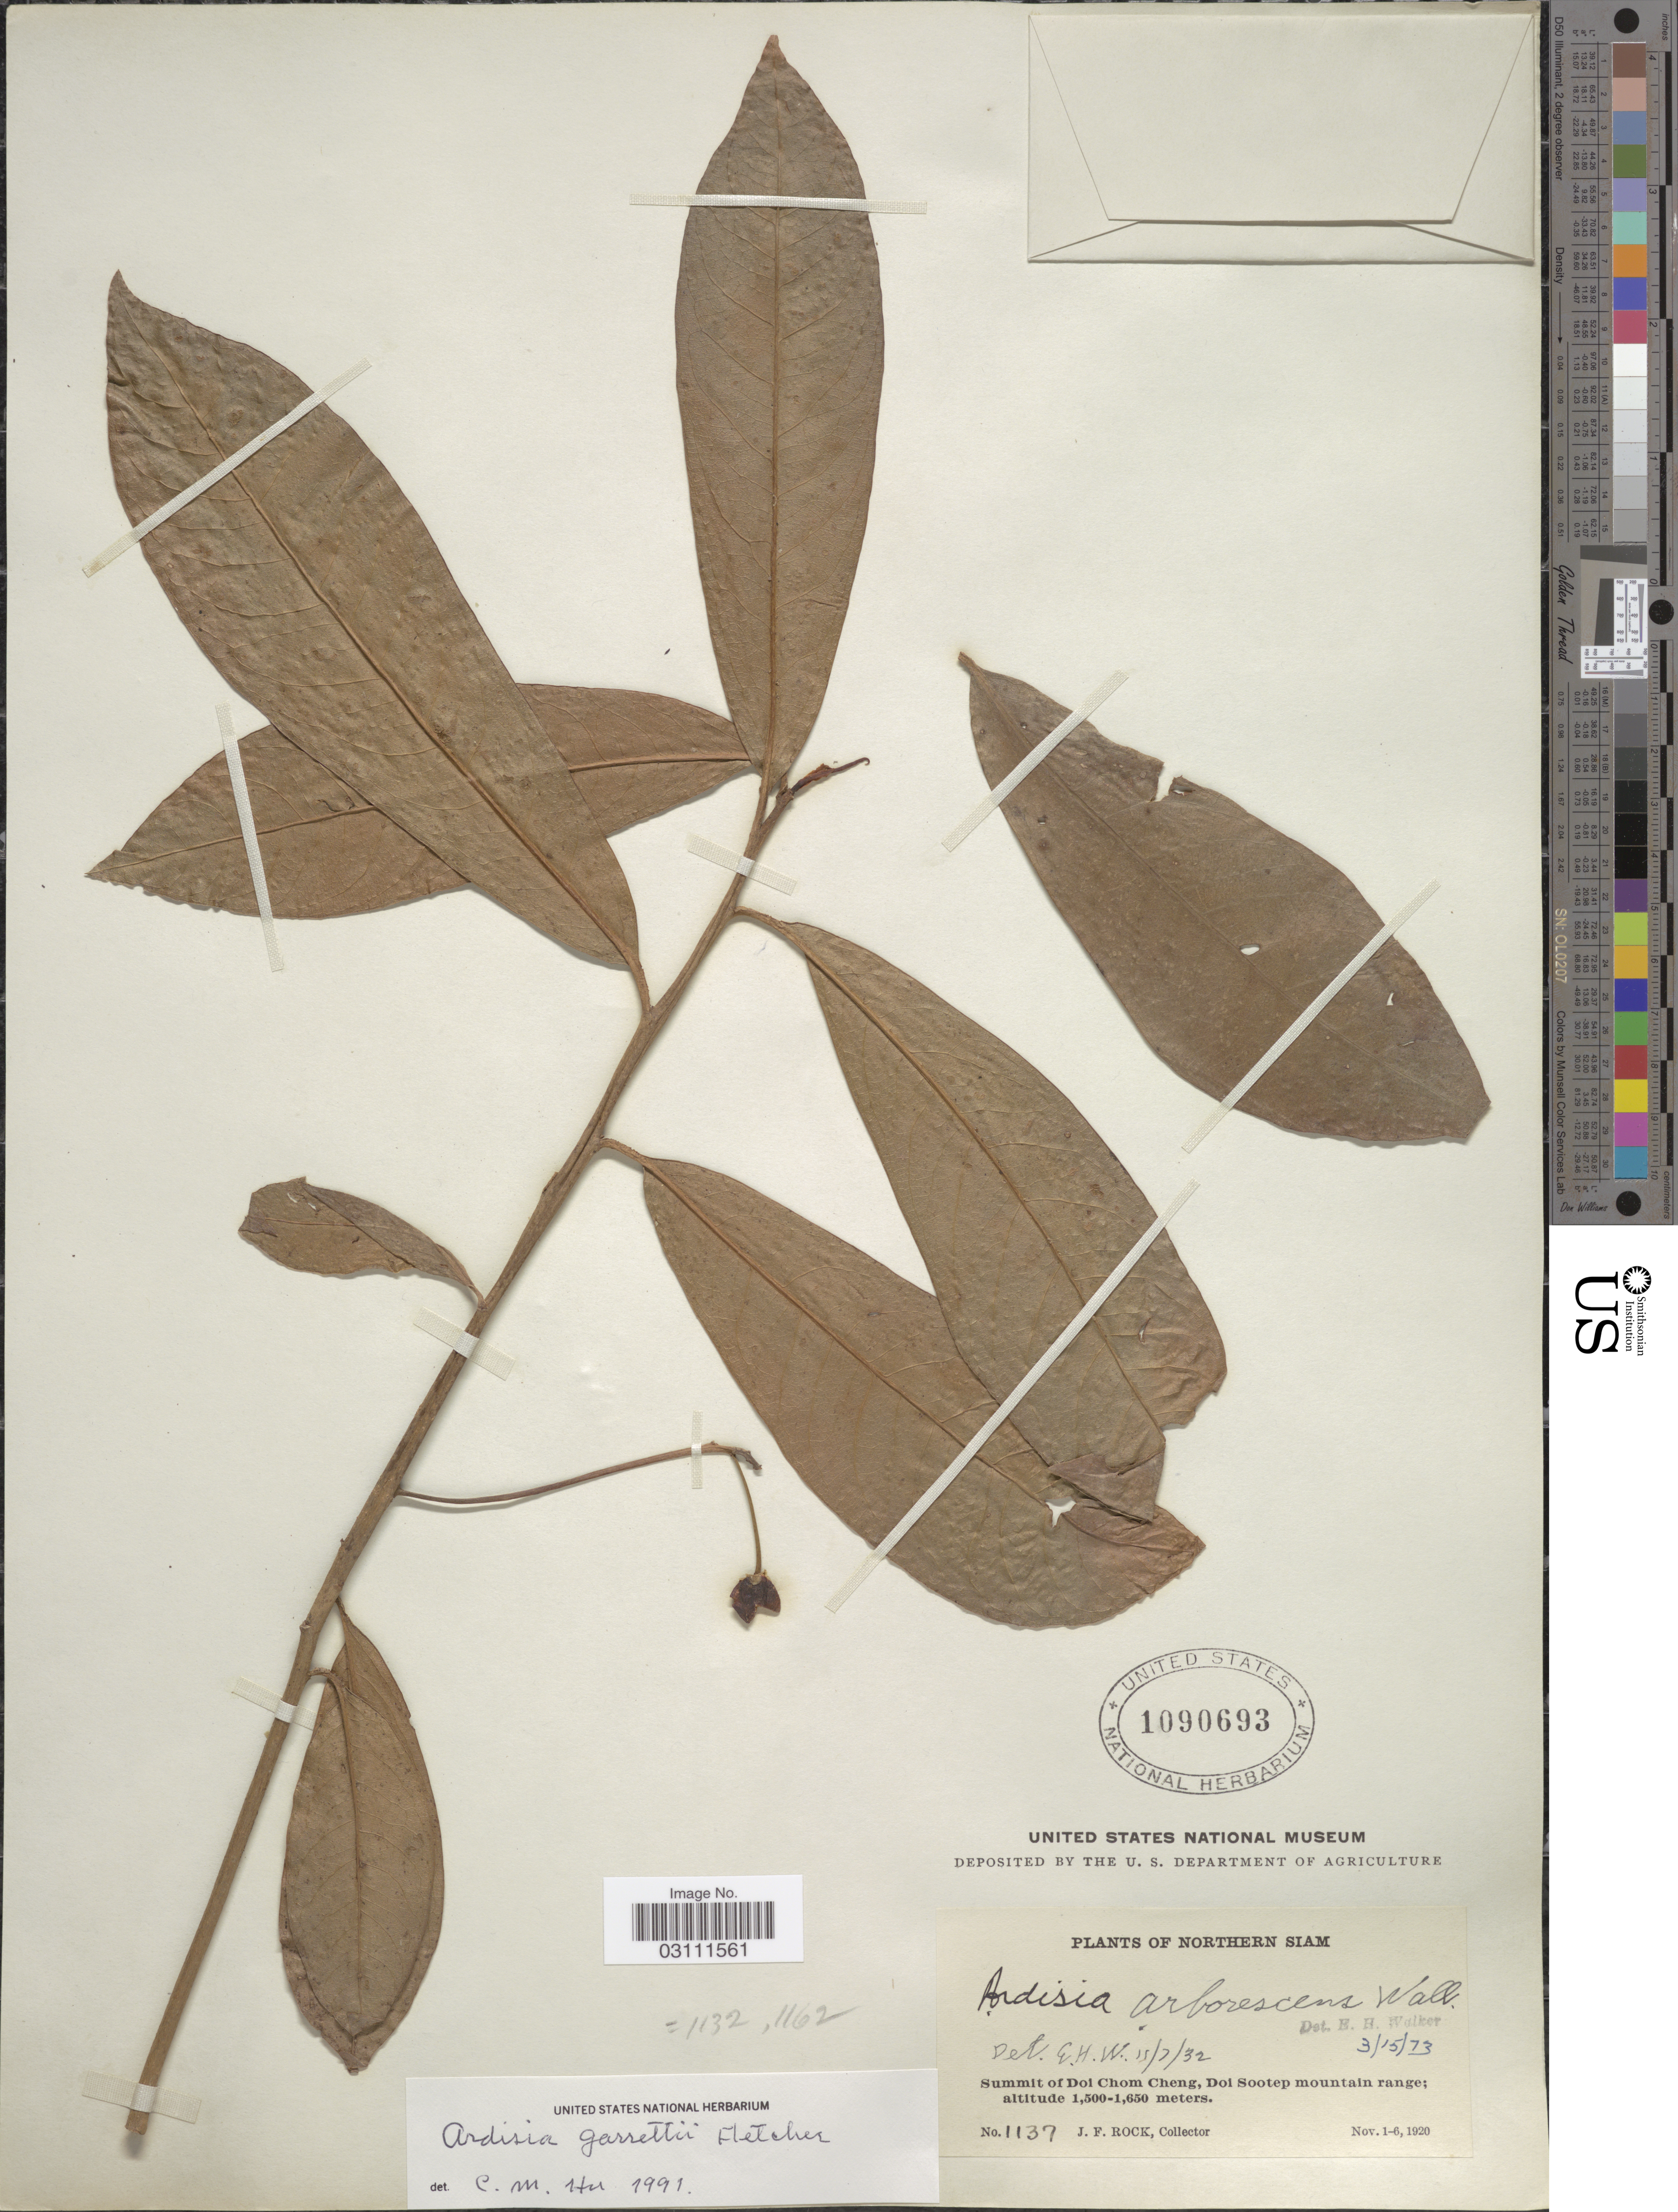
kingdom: Plantae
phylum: Tracheophyta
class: Magnoliopsida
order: Ericales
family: Primulaceae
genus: Ardisia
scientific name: Ardisia garrettii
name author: H.R. Fletcher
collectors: J. Rock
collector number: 1137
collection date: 1920-11-01/1920-11-06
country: Thailand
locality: Northern Siam, Summit of Doi Chom Cheng, Doi Sootep mountain range.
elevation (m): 1500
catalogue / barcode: US 1090693